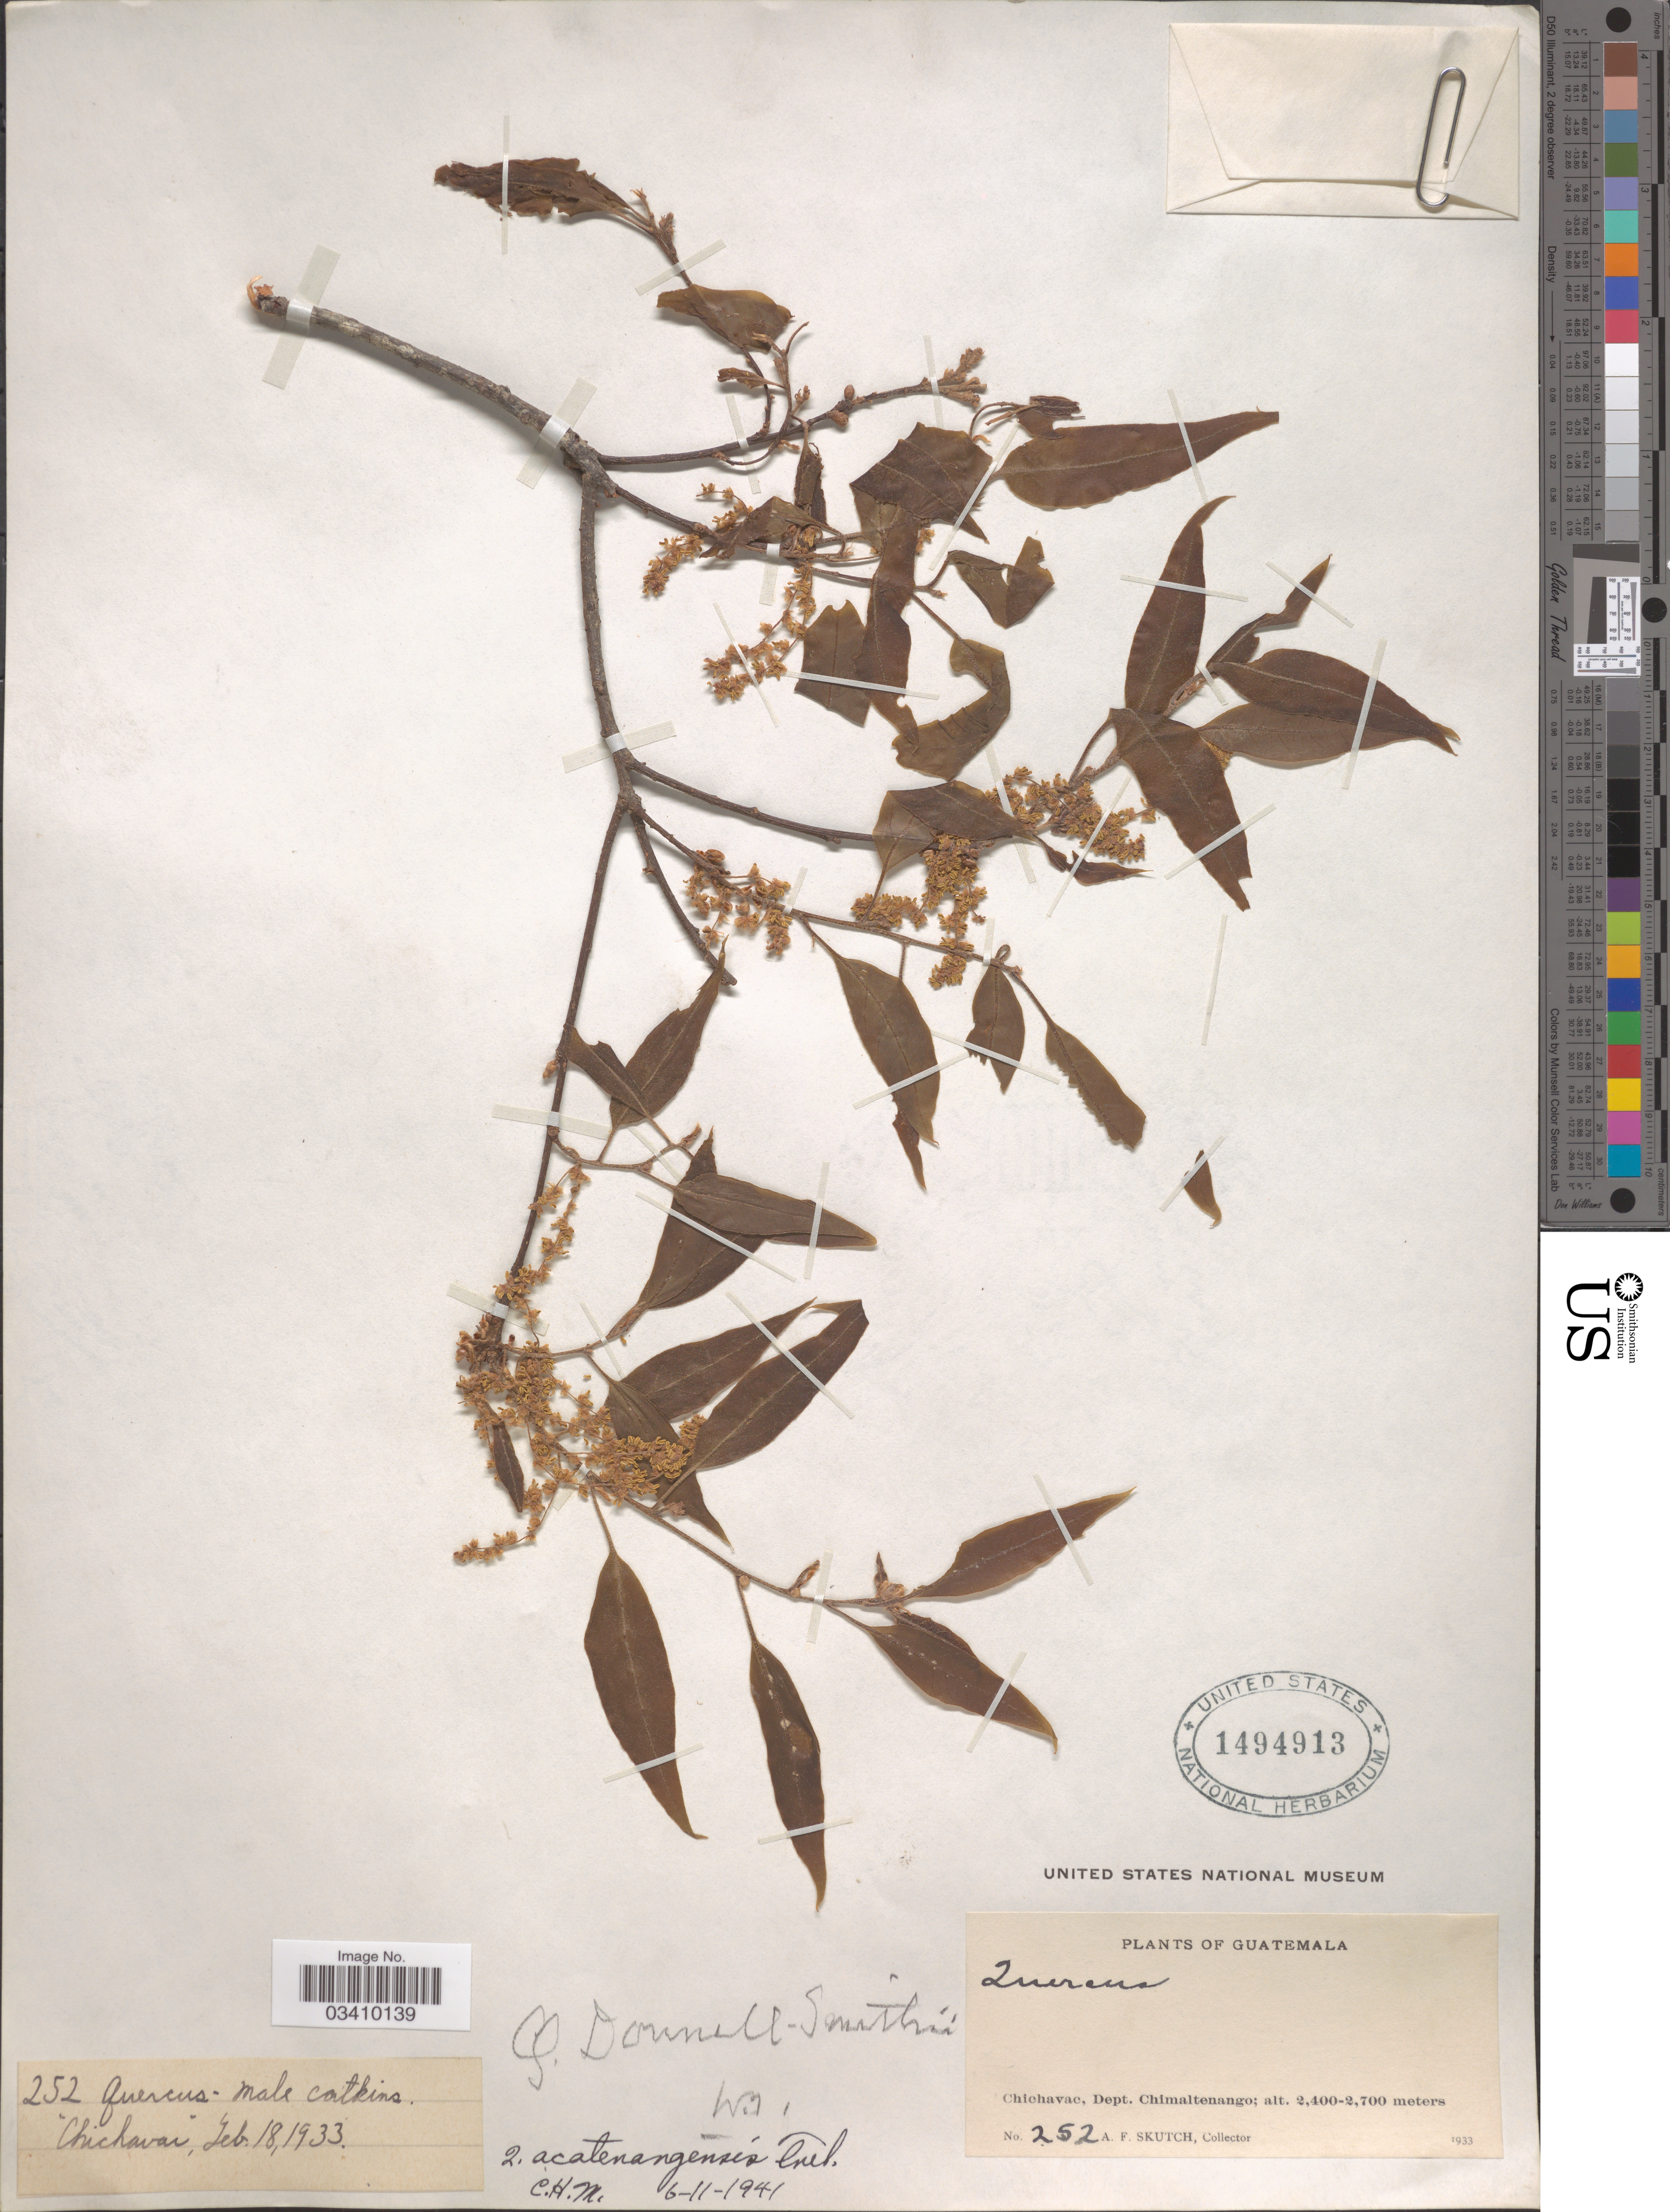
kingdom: Plantae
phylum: Tracheophyta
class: Magnoliopsida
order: Fagales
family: Fagaceae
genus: Quercus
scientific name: Quercus acatenangensis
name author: Trel.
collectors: A. F. Skutch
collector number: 252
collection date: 1933-02-18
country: Guatemala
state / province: Chimaltenango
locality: Chichavac, Dept. Chimaltenango.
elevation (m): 2400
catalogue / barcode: US 1494913